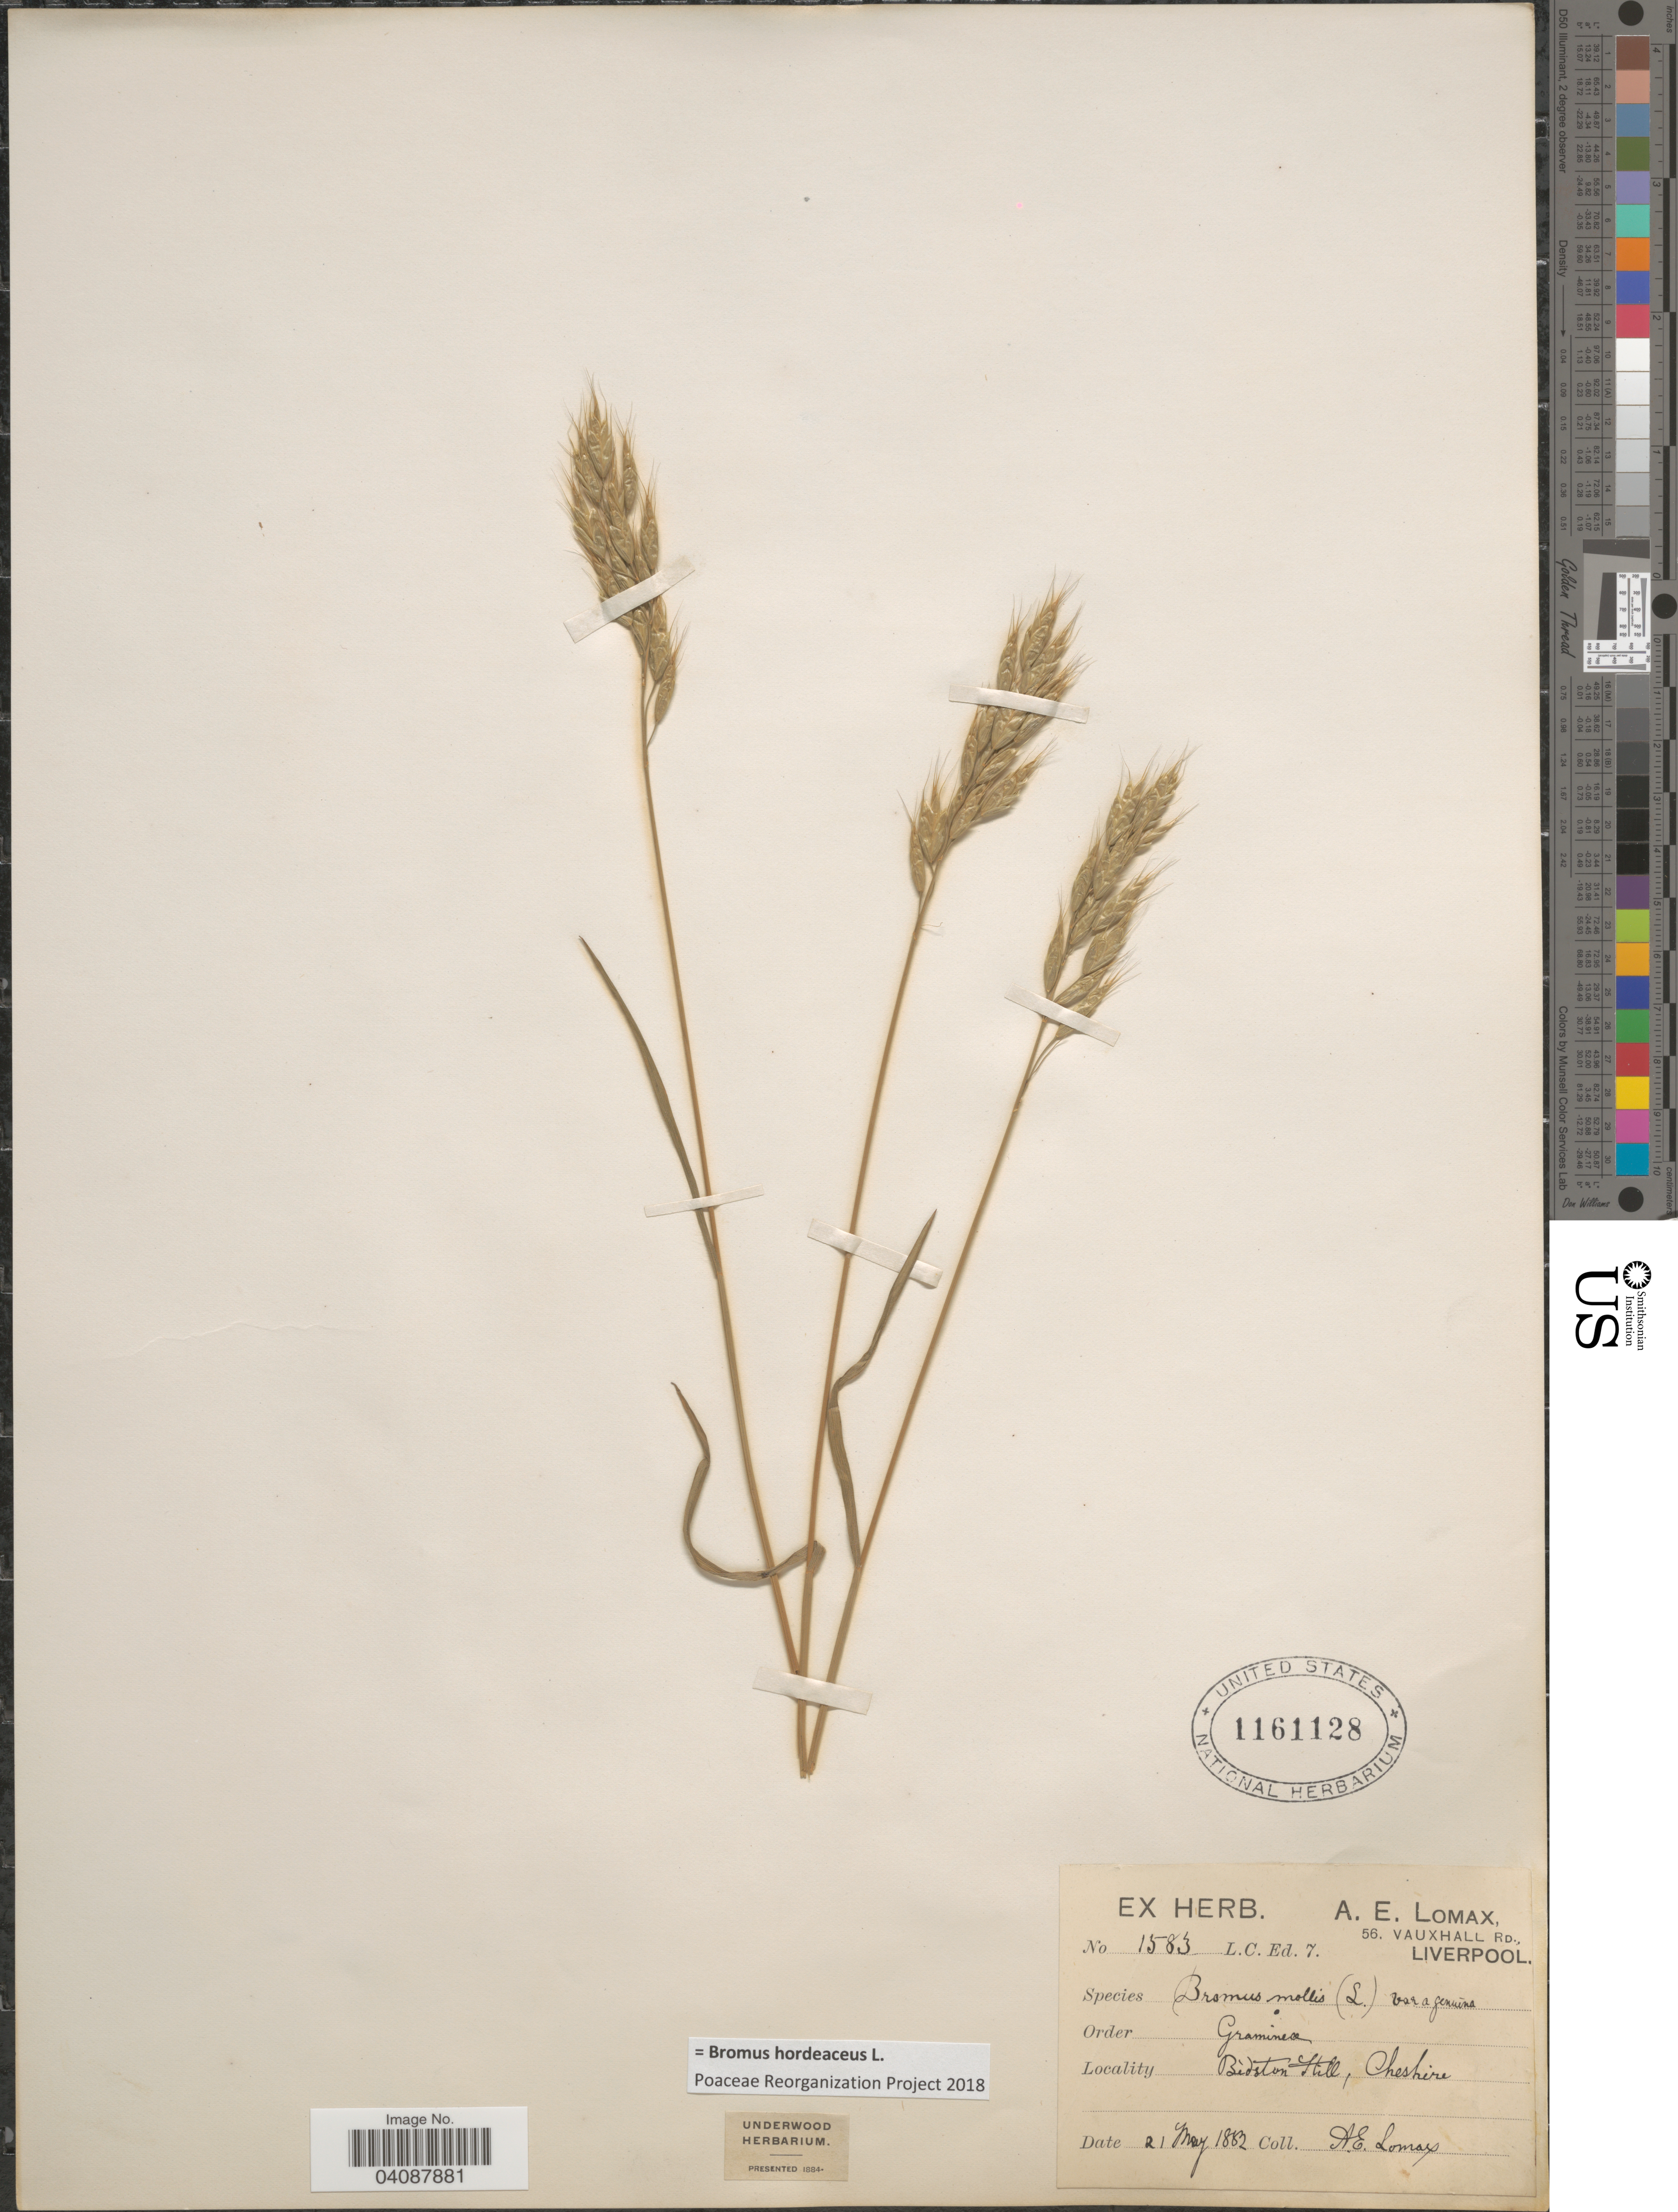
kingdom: Plantae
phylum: Tracheophyta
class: Liliopsida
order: Poales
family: Poaceae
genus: Bromus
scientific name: Bromus hordeaceus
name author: L.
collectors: A. Lomax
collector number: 1583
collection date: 1882-05-21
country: United Kingdom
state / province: England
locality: Bidston Hill, Cheshire.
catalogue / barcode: US 1161128